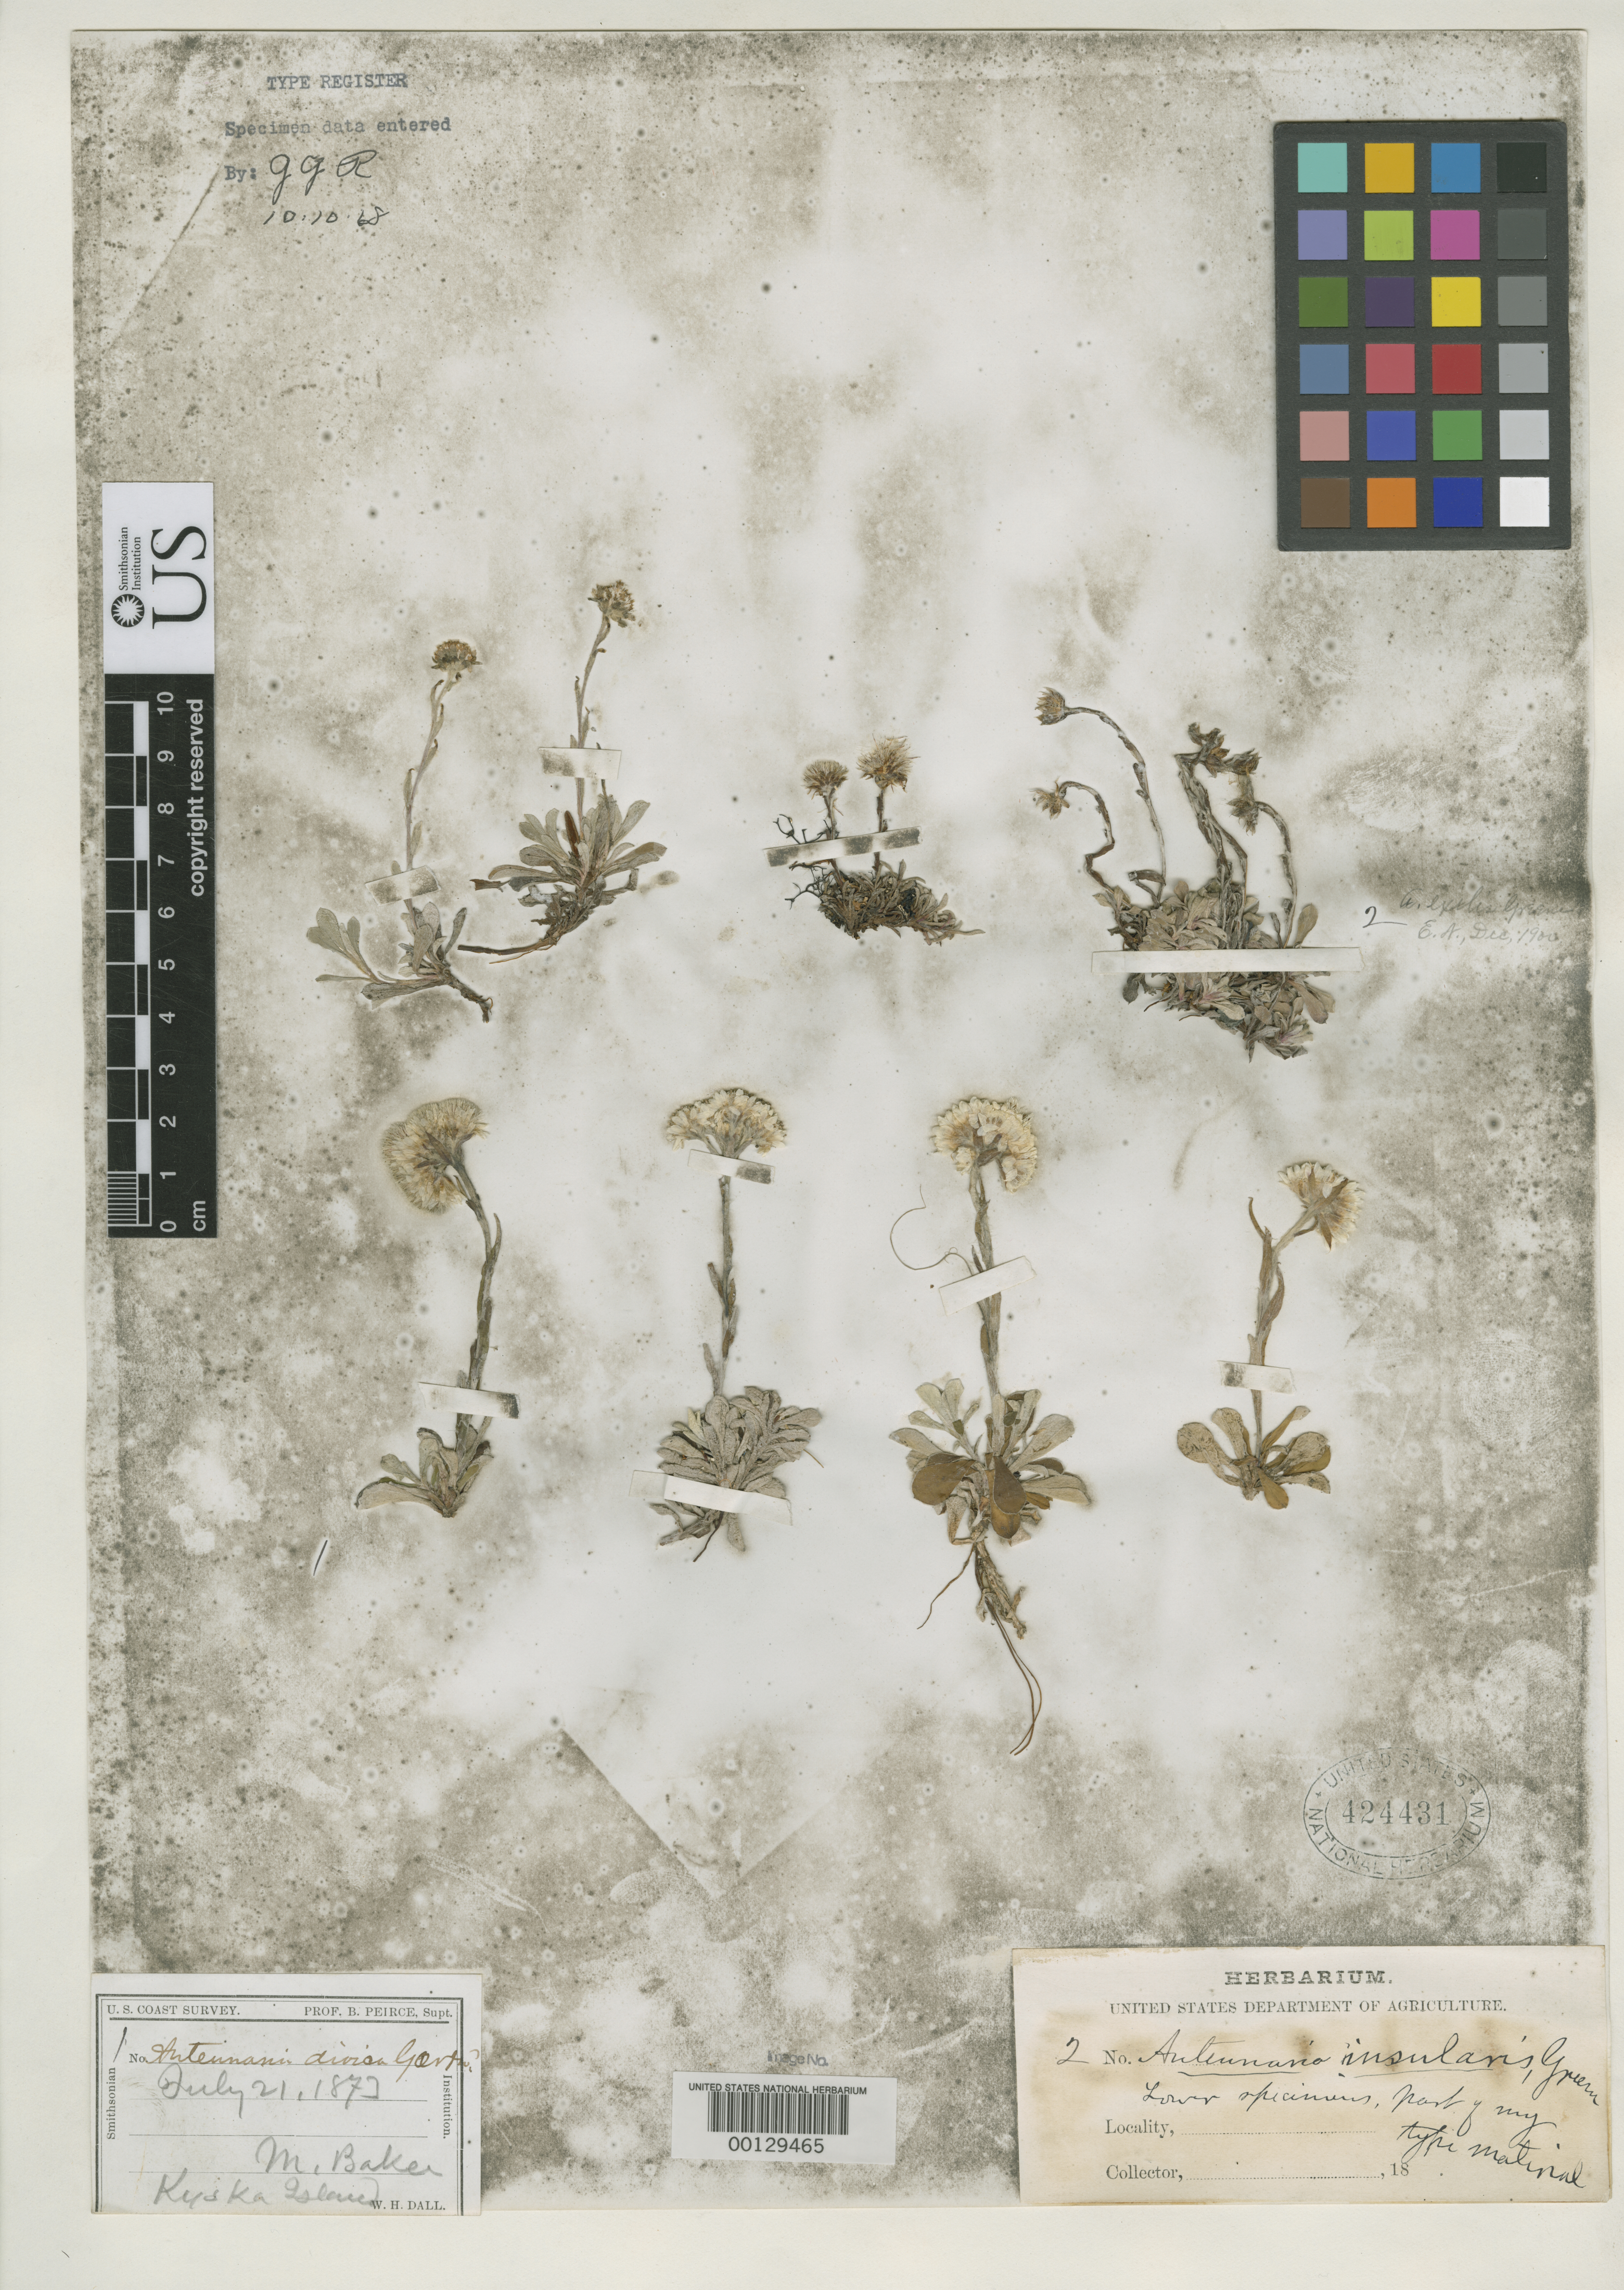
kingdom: Plantae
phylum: Tracheophyta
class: Magnoliopsida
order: Asterales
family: Asteraceae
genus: Antennaria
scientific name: Antennaria insularis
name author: Greene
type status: Holotype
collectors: M. A. Baker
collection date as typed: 21 Jul 1873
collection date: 1873-07-21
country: United States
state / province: Alaska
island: Kiska Island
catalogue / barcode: US 424431